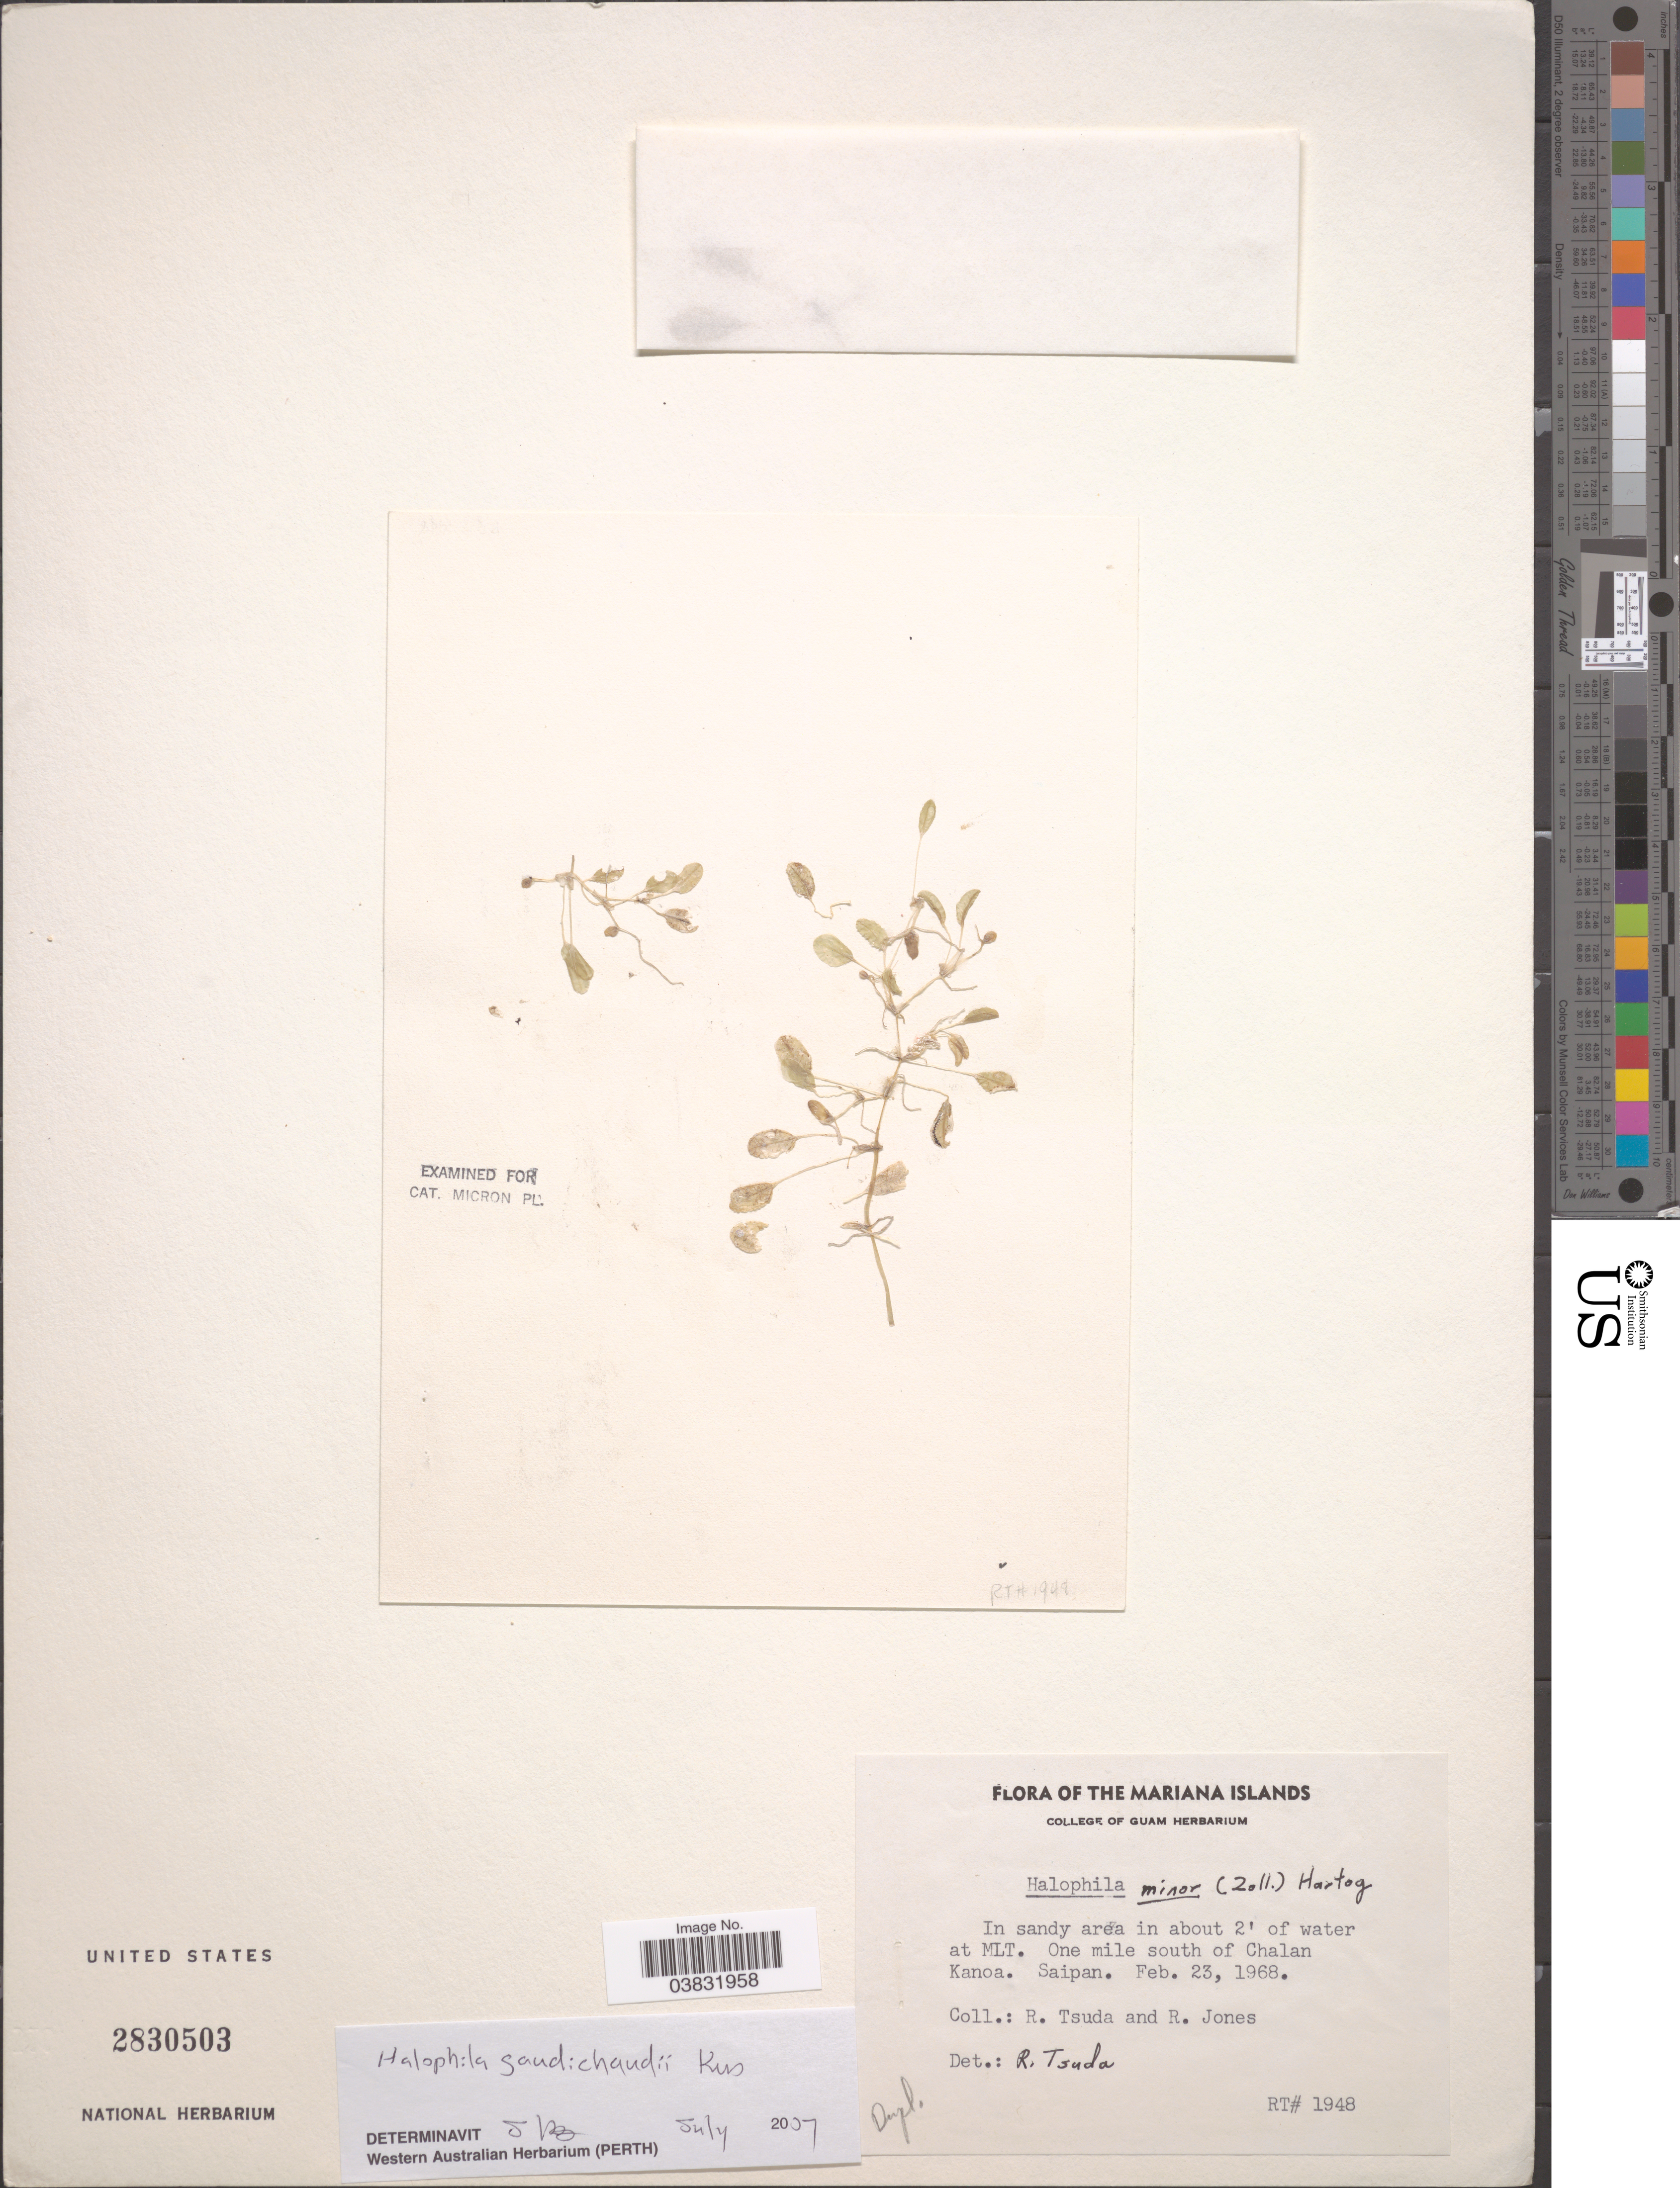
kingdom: Plantae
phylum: Tracheophyta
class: Liliopsida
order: Alismatales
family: Hydrocharitaceae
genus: Halophila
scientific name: Halophila gaudichaudii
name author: J. Kuo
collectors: R. Tsuda & R. Jones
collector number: RT 1948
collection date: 1968-02-23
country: Northern Mariana Islands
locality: The Mariana Islands. One mile south of Chalan Kanoa. Saipan.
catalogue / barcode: US 2830503